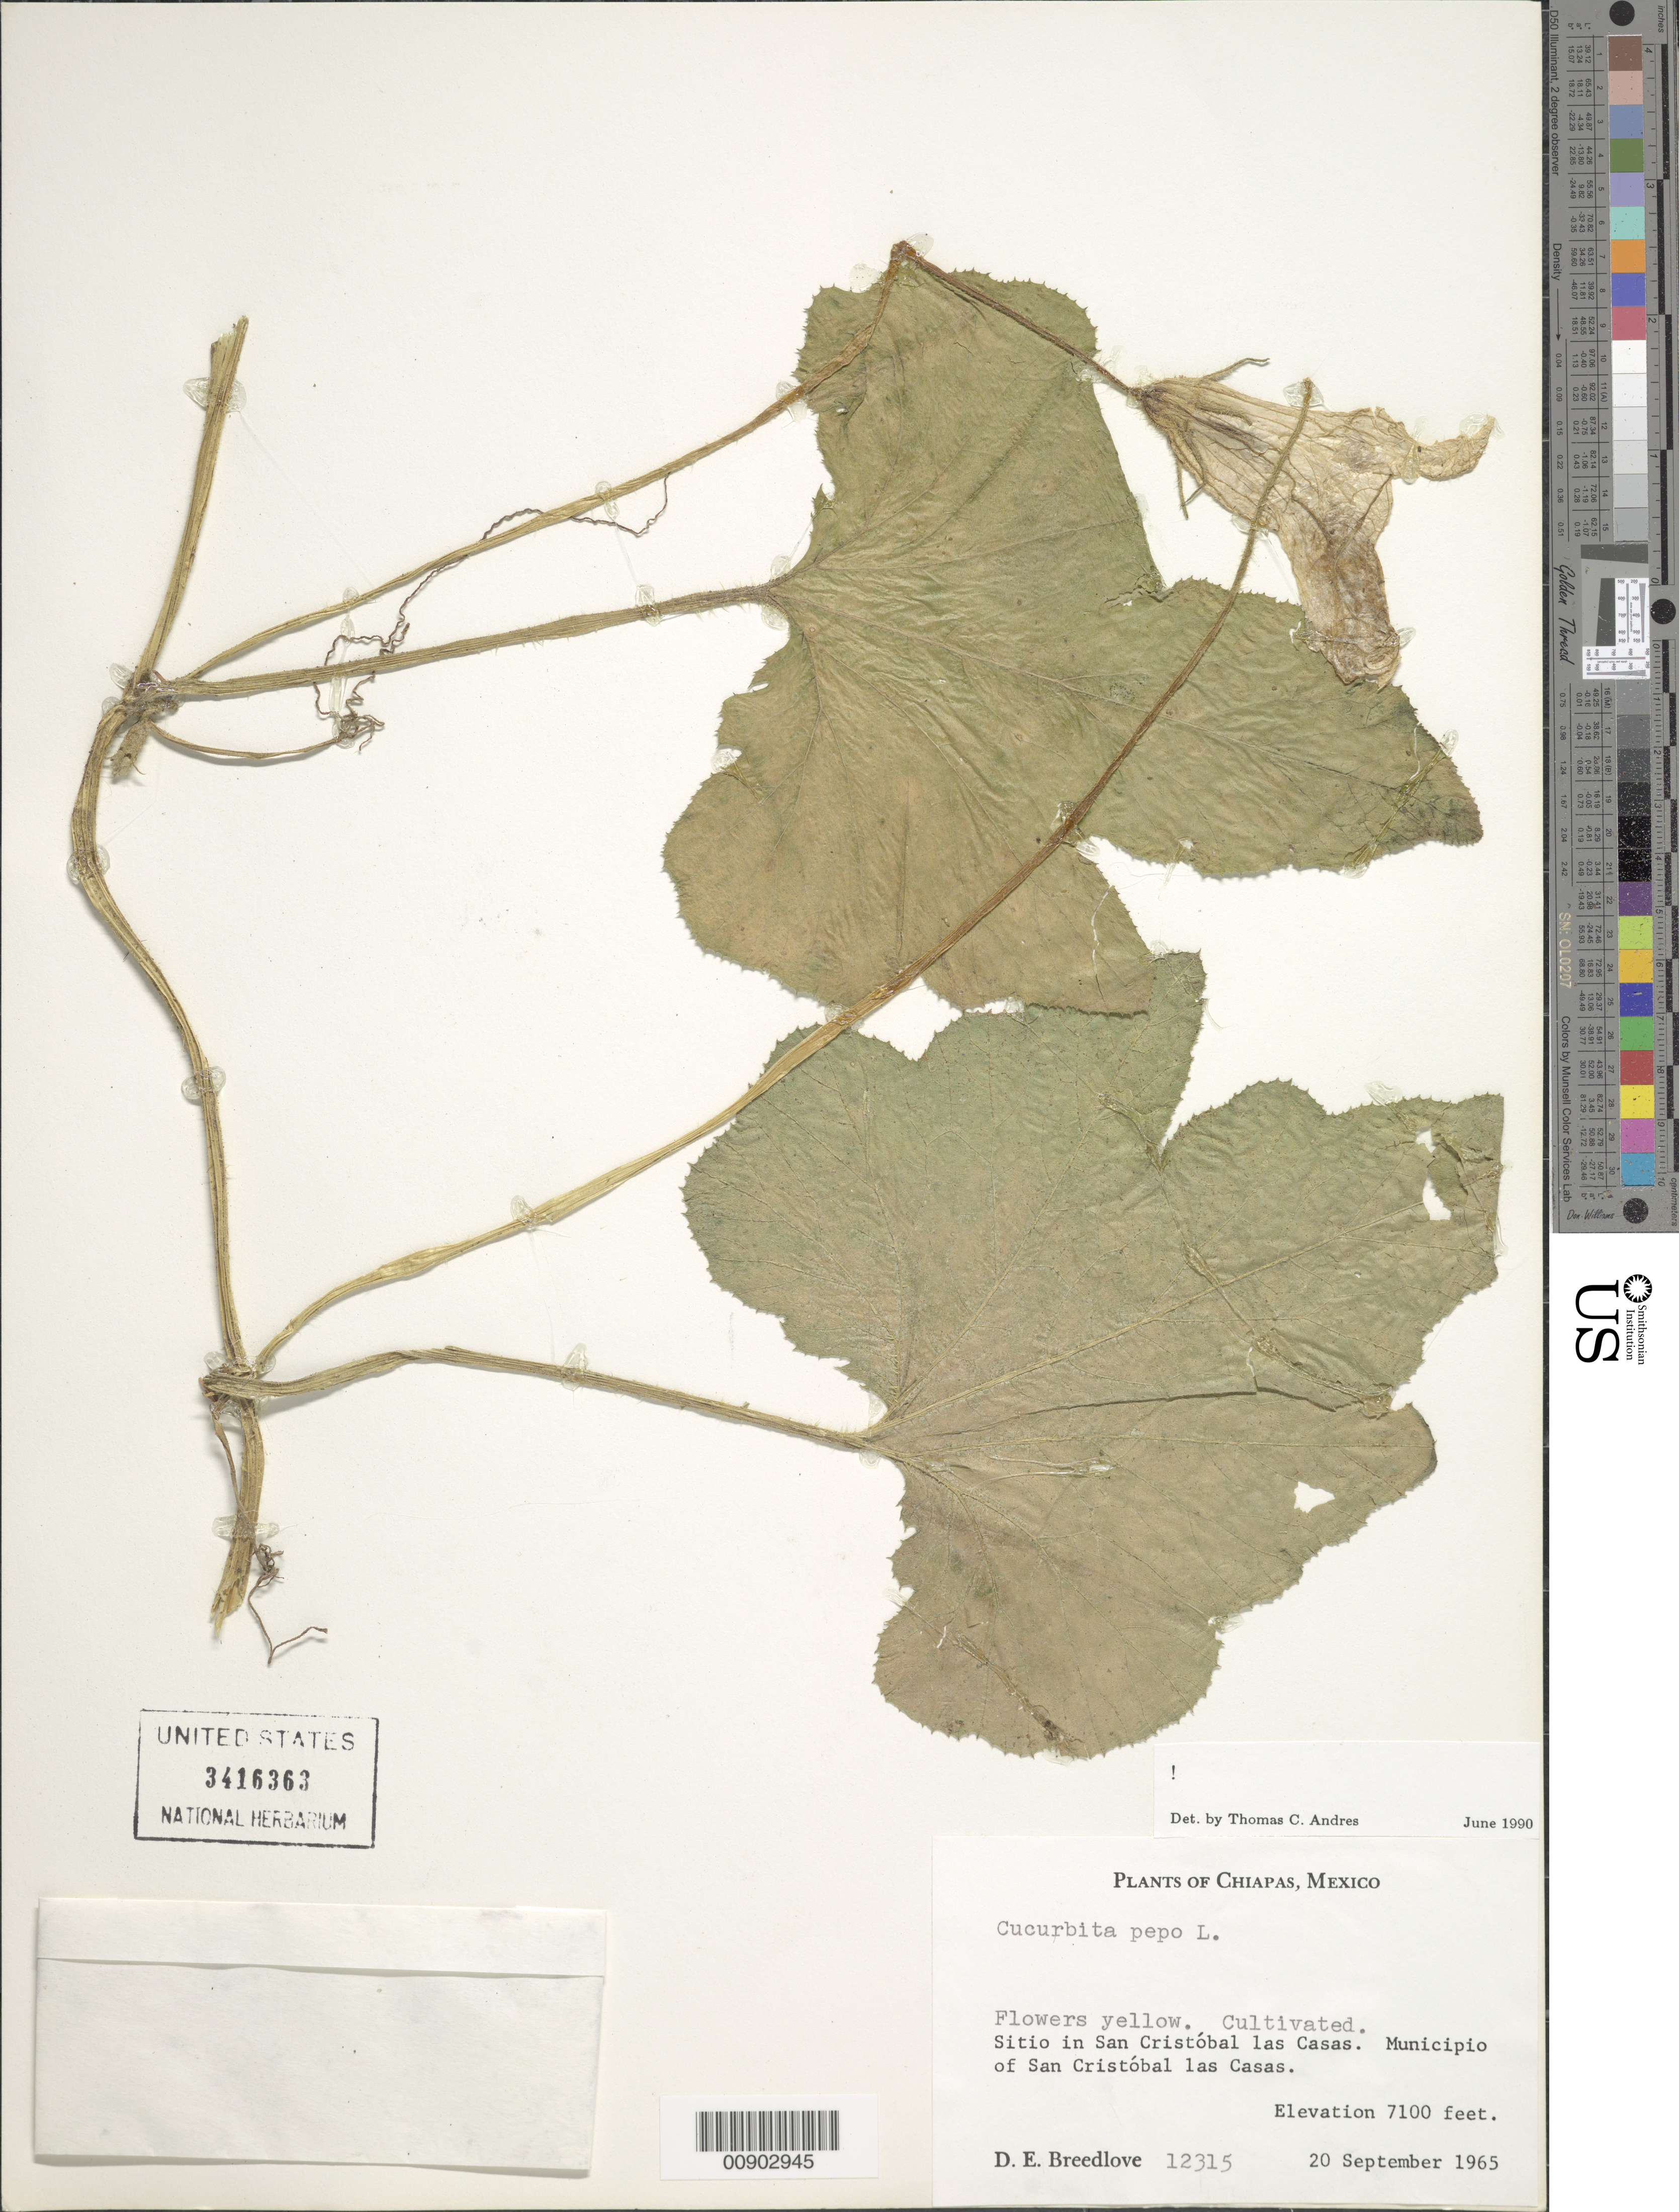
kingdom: Plantae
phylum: Tracheophyta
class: Magnoliopsida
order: Cucurbitales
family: Cucurbitaceae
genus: Cucurbita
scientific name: Cucurbita pepo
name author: L.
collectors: D. E. Breedlove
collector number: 12315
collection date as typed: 20 Sep 1965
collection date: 1965-09-20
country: Mexico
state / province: Chiapas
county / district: San Cristóbal de las Casas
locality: Sitio in San Cristóbal las Casas. Municipio San Cristóbal las Casas, Chiapas.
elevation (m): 2164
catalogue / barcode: US 3416363